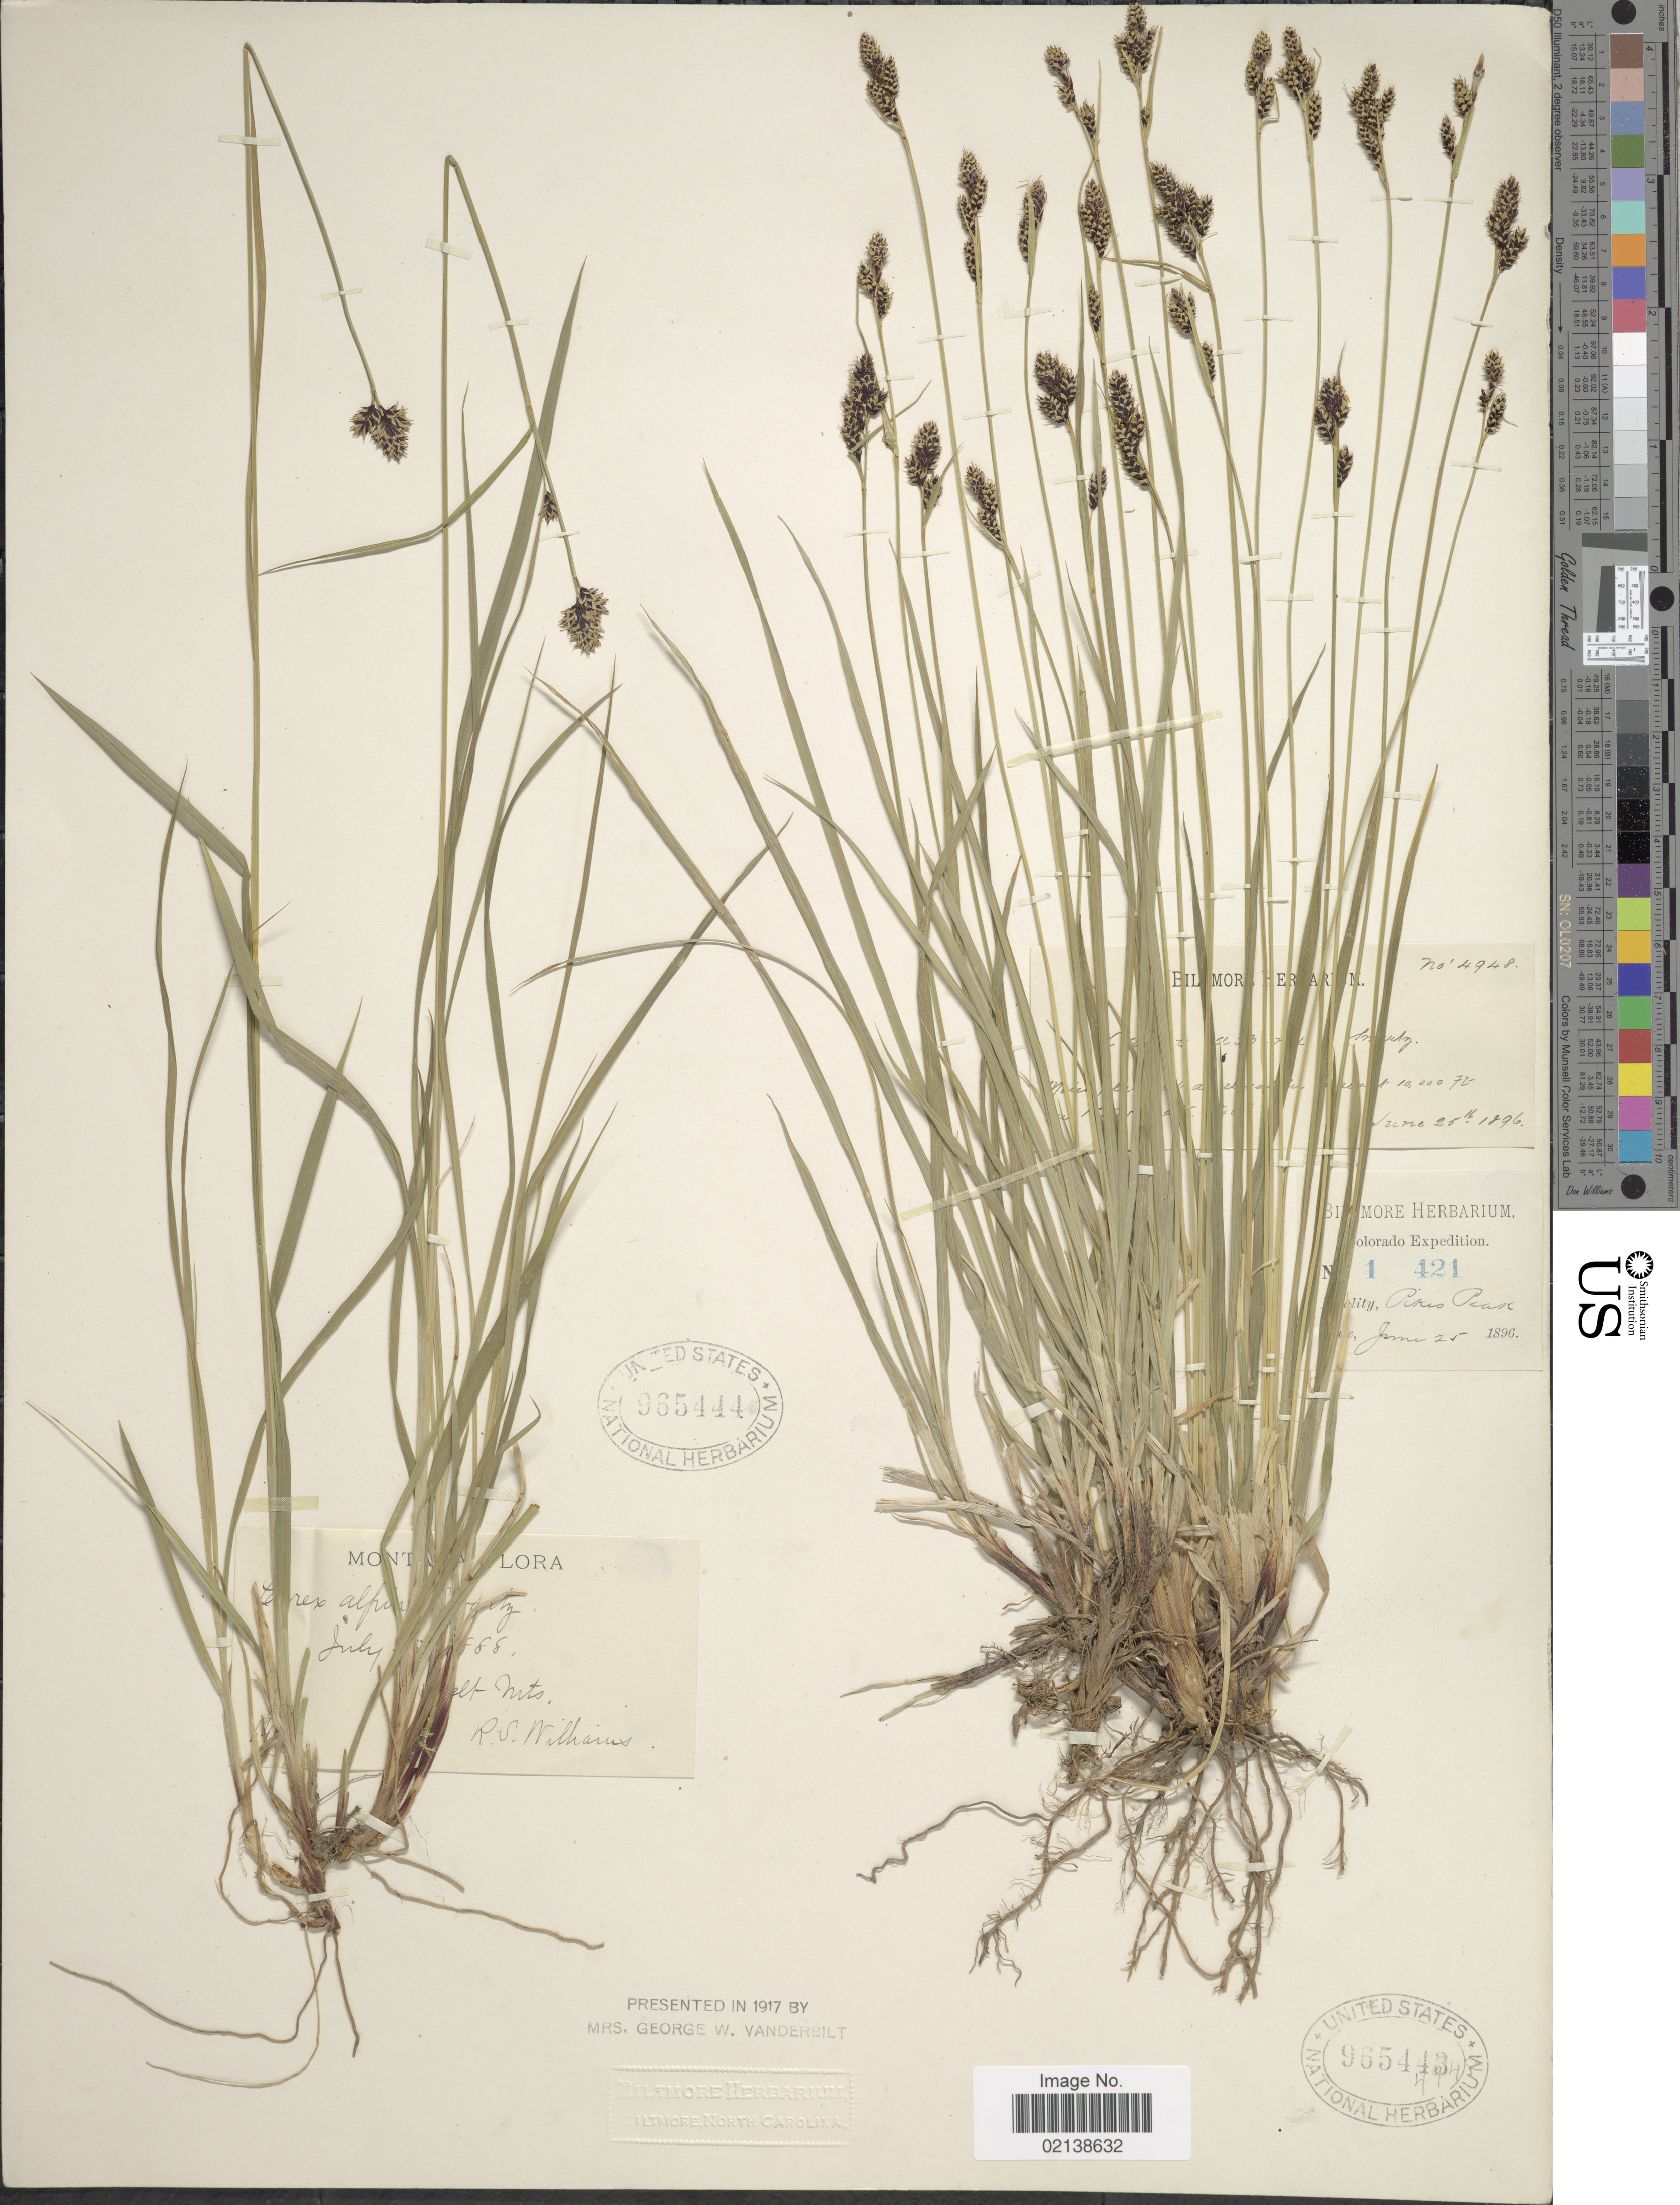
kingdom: Plantae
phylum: Tracheophyta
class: Liliopsida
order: Poales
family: Cyperaceae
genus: Carex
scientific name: Carex stevenii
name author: (Holm) Kalela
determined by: Strong, Mark T., (BOT), Smithsonian Institution - National Museum of Natural History (UNITED STATES)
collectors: R. S. Williams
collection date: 1888-07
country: United States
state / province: Montana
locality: Belt Mts.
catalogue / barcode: US 965444